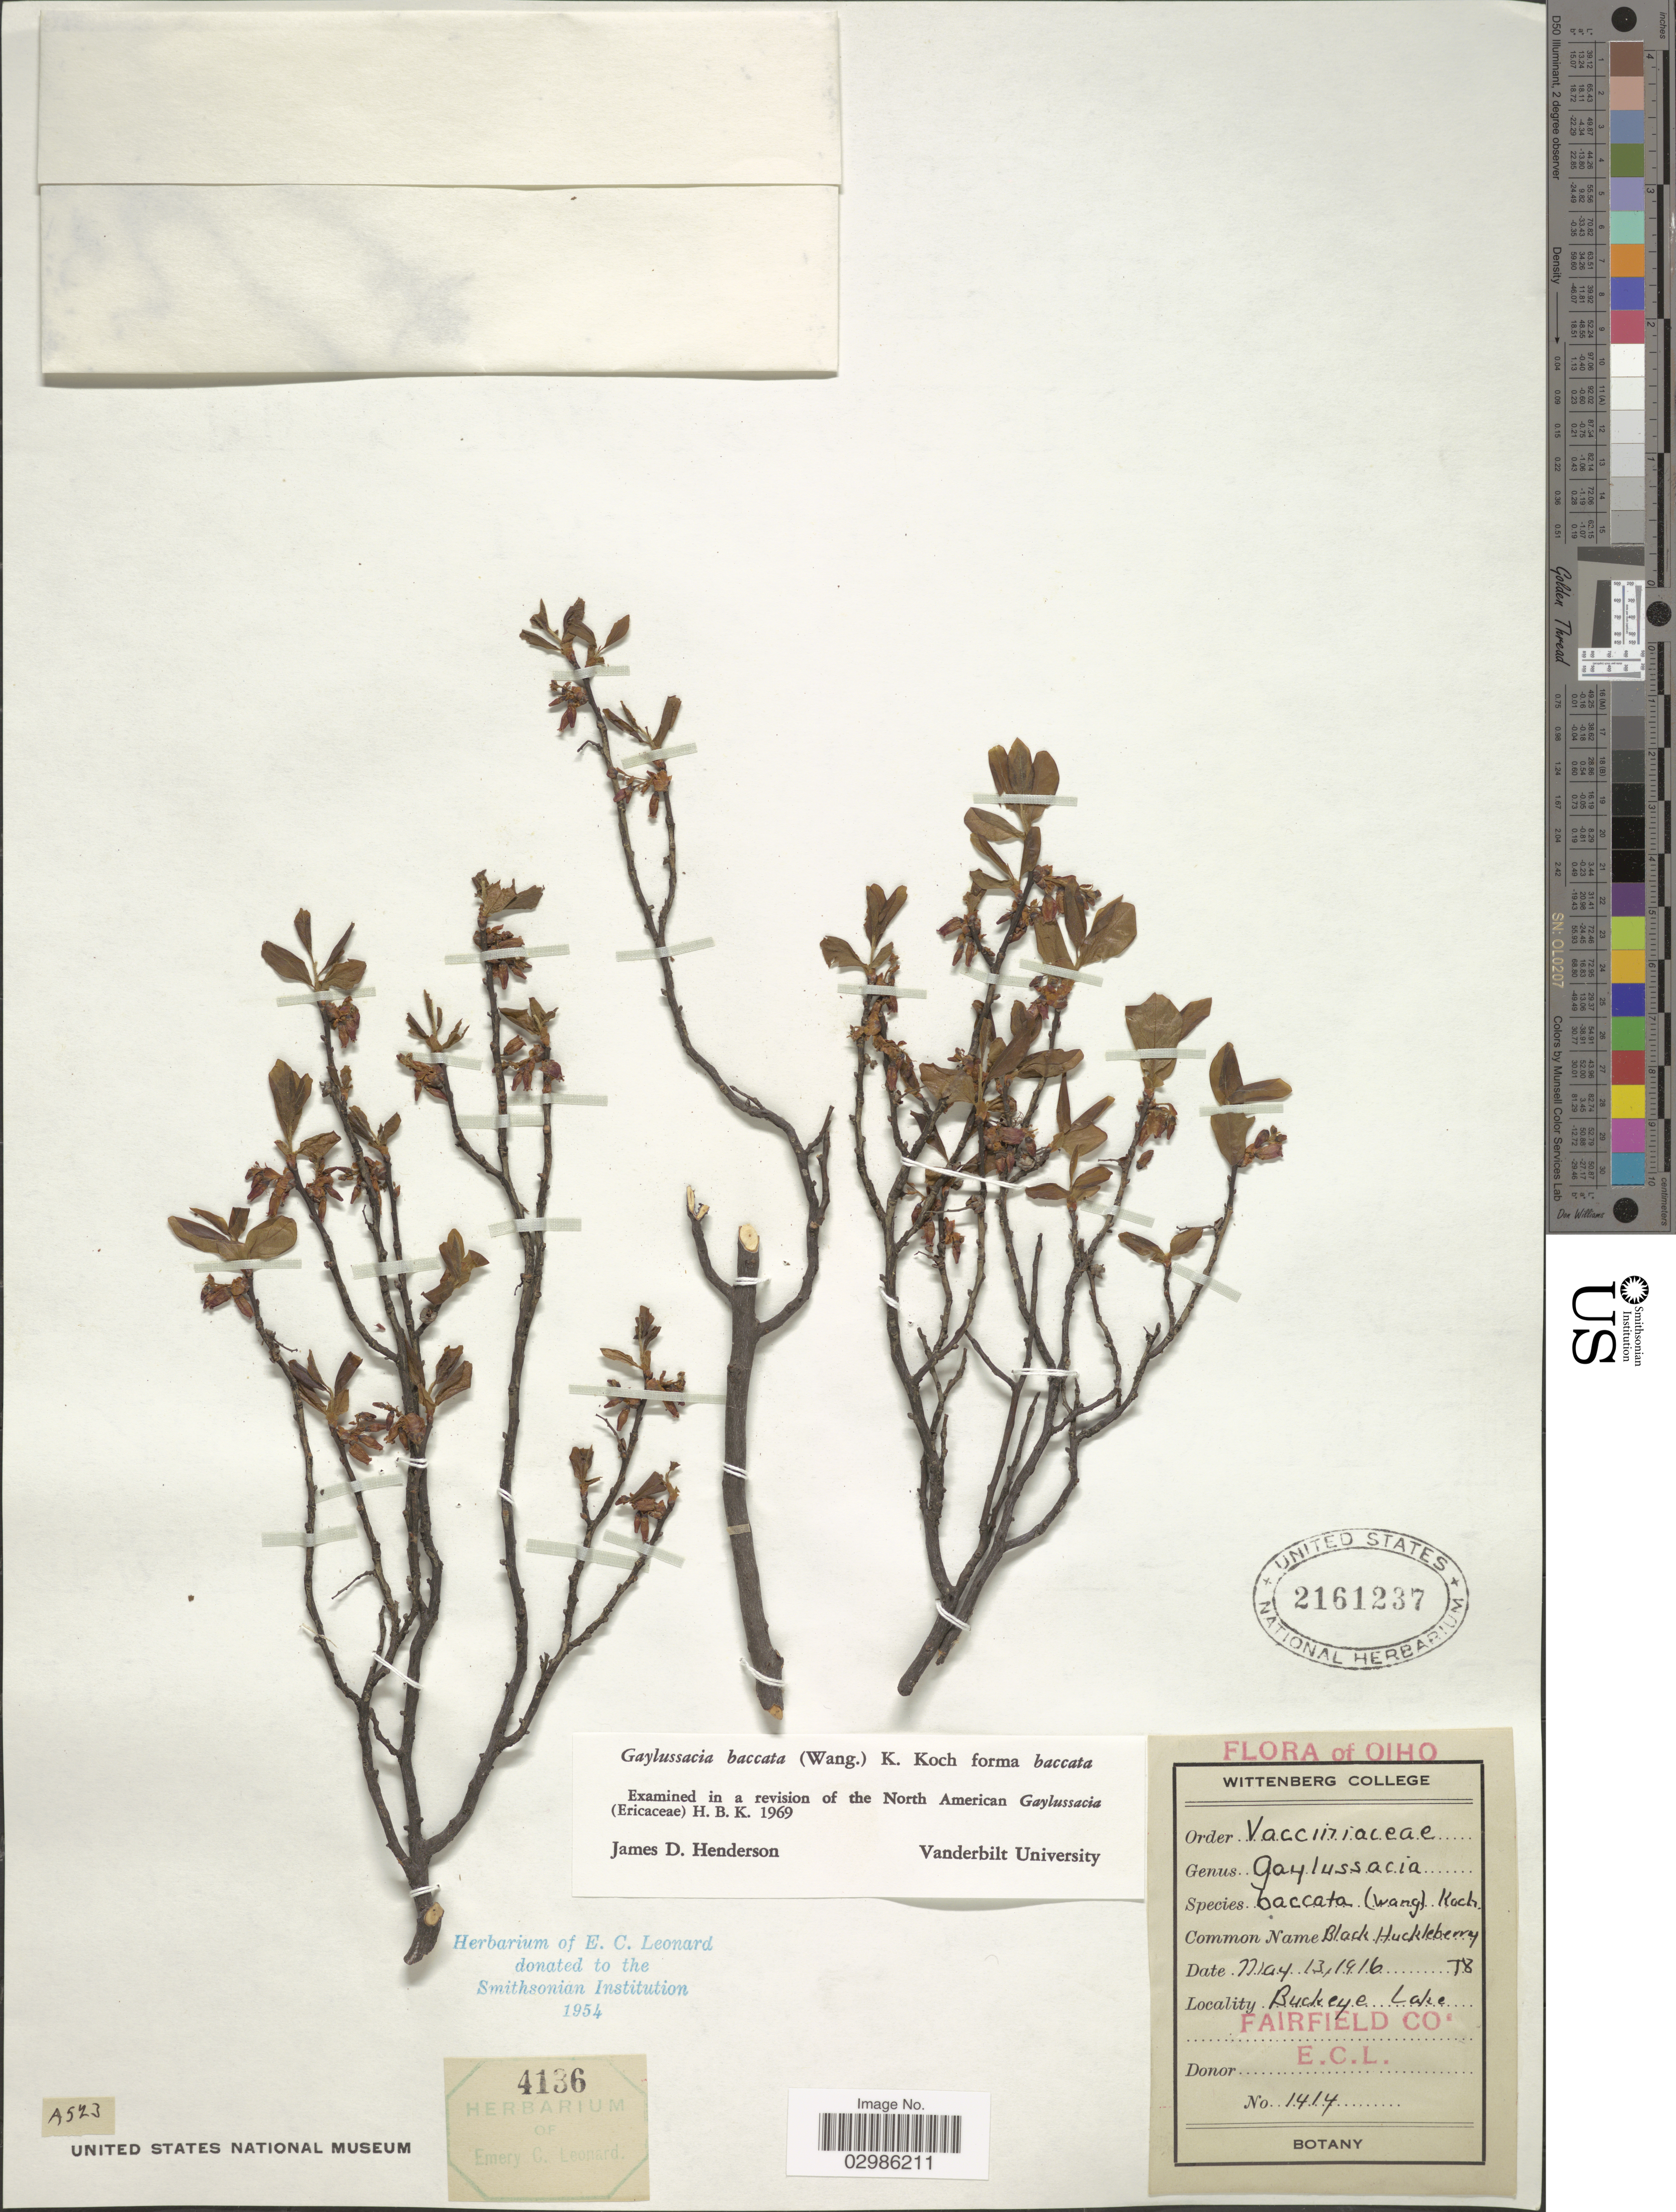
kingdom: Plantae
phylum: Tracheophyta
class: Magnoliopsida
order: Ericales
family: Ericaceae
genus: Gaylussacia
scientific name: Gaylussacia baccata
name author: (Wangenh.) K. Koch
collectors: E. C. Leonard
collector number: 1414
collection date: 1916-05-13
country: United States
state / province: Ohio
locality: Buckeye Lake. Fairfield Co.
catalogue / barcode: US 2161237